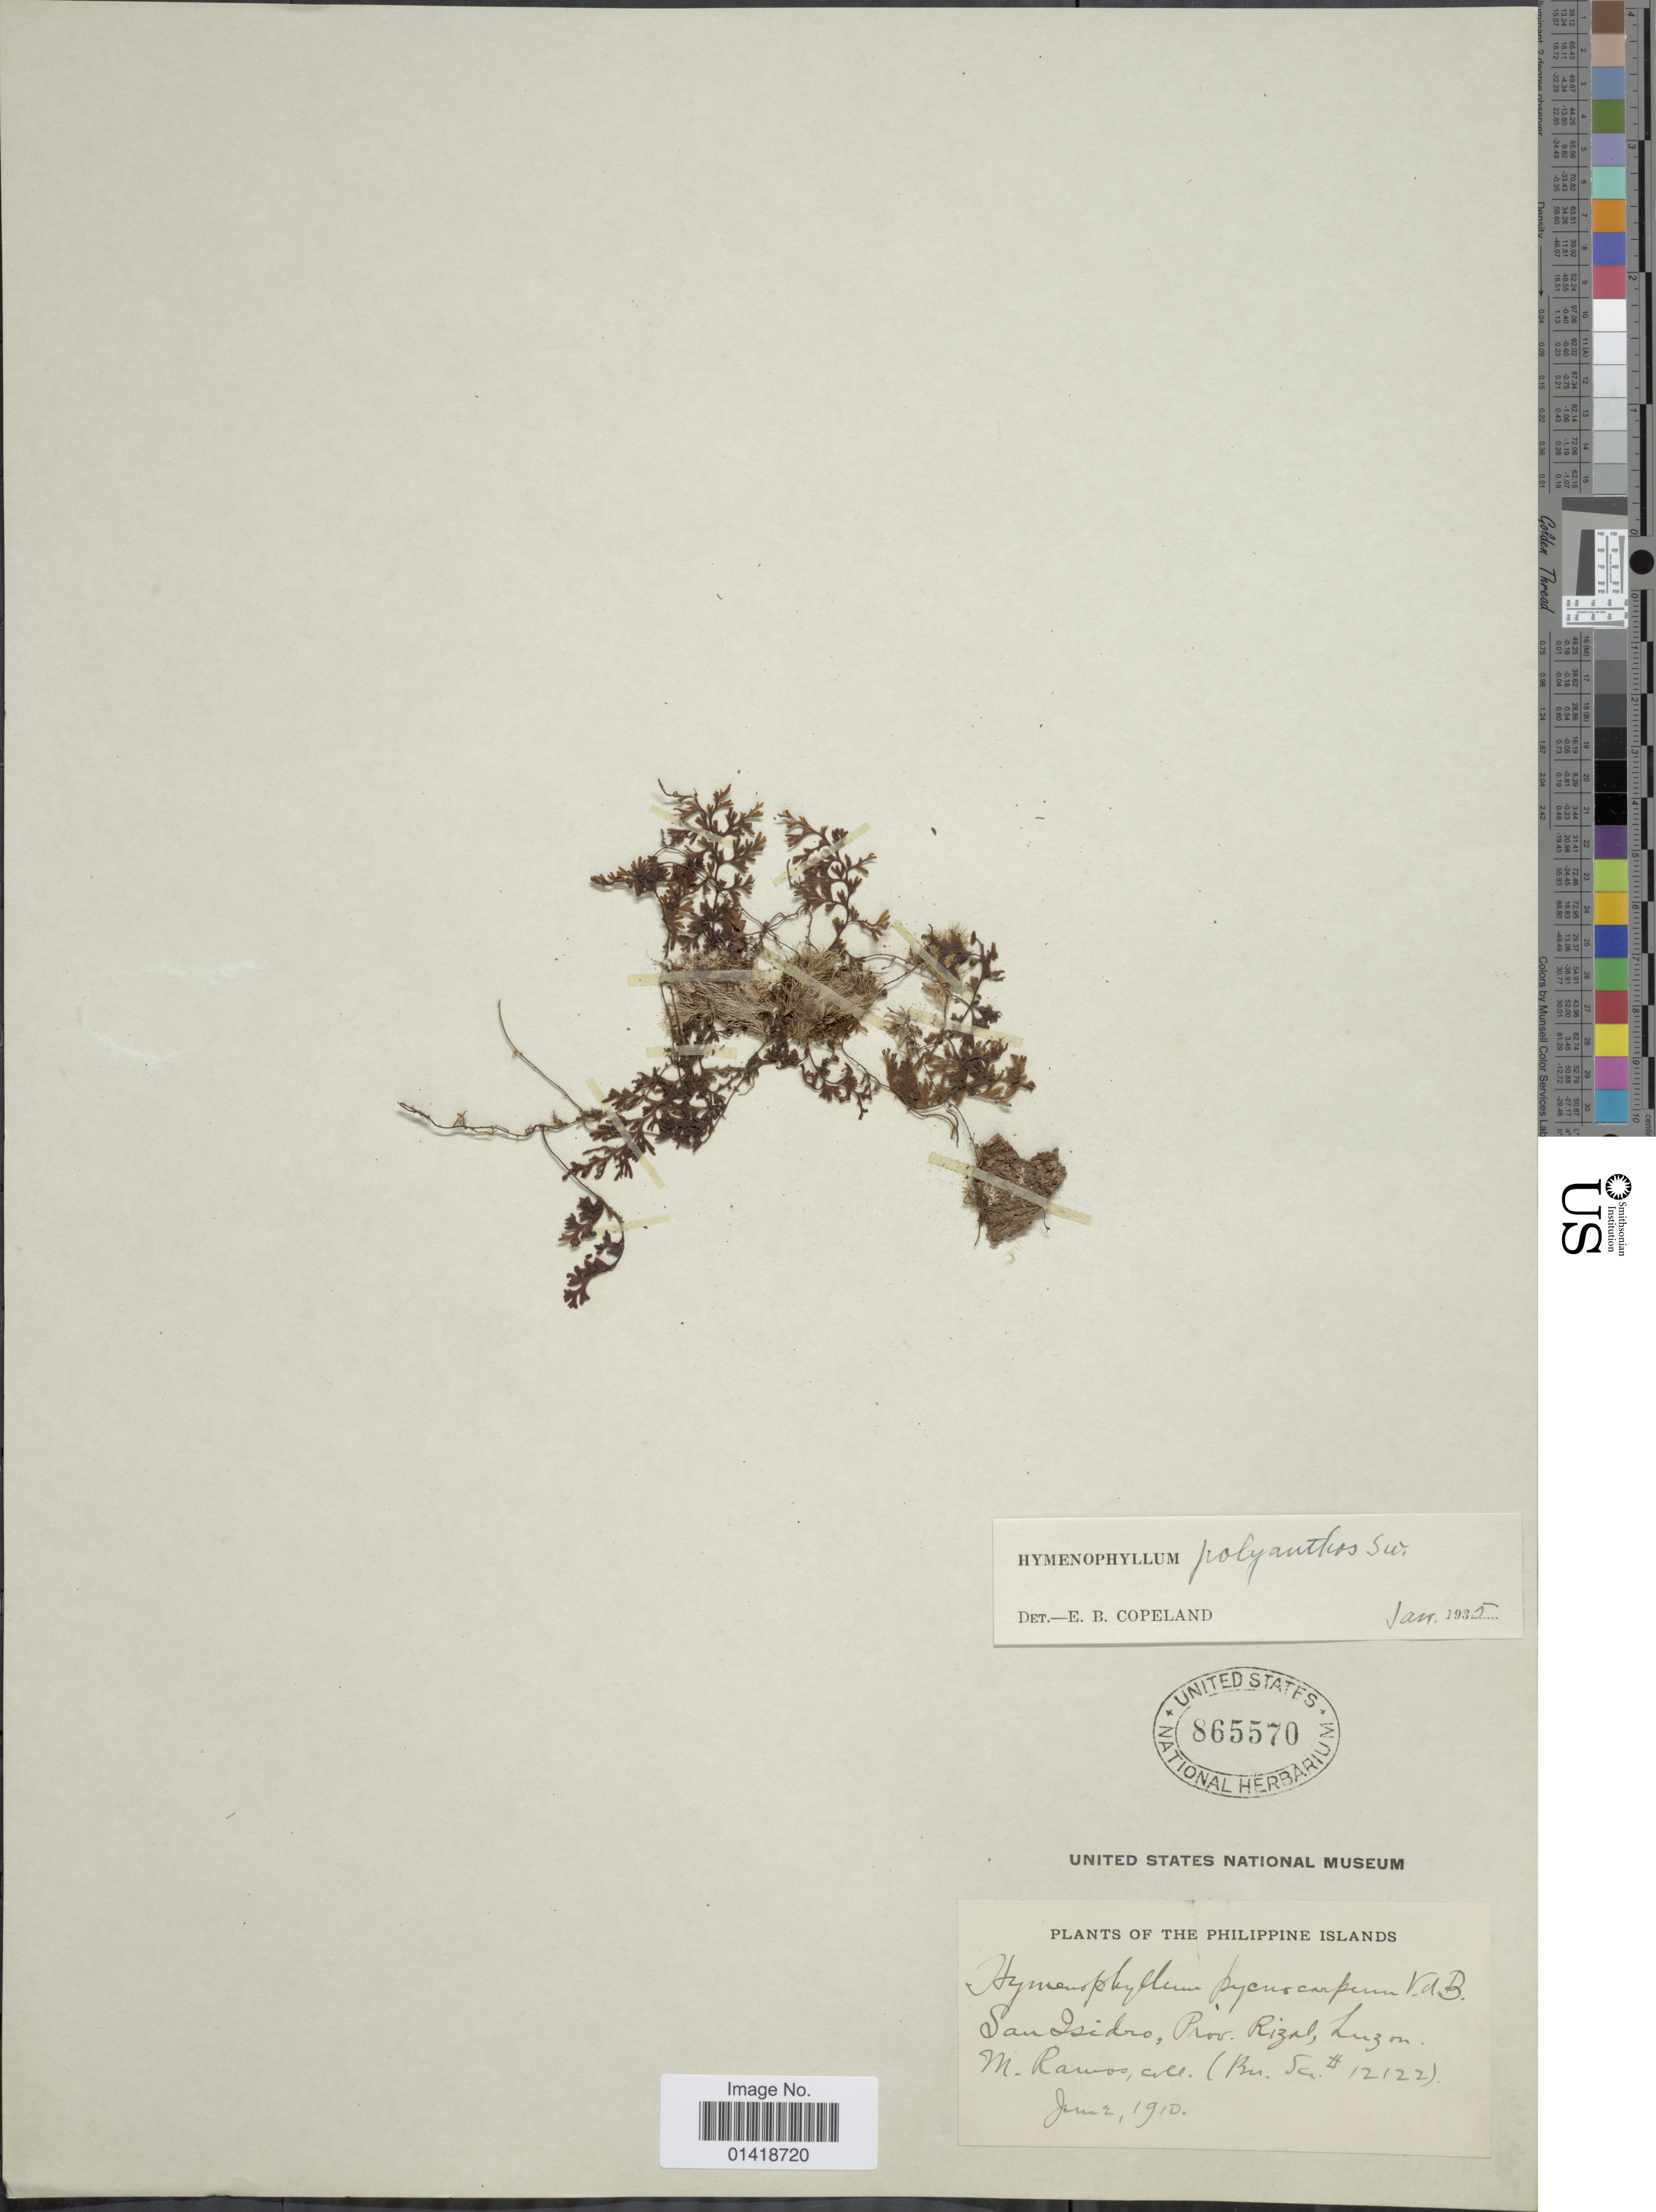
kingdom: Plantae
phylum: Tracheophyta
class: Polypodiopsida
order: Hymenophyllales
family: Hymenophyllaceae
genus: Hymenophyllum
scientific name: Hymenophyllum polyanthos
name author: (Sw.) Sw.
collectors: M. Ramos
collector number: Bur. Sci. 12122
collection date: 1910-06-02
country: Philippines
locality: The Philippine Islands. Sandsidro, Prov., Rizal. Luzon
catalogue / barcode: US 865570